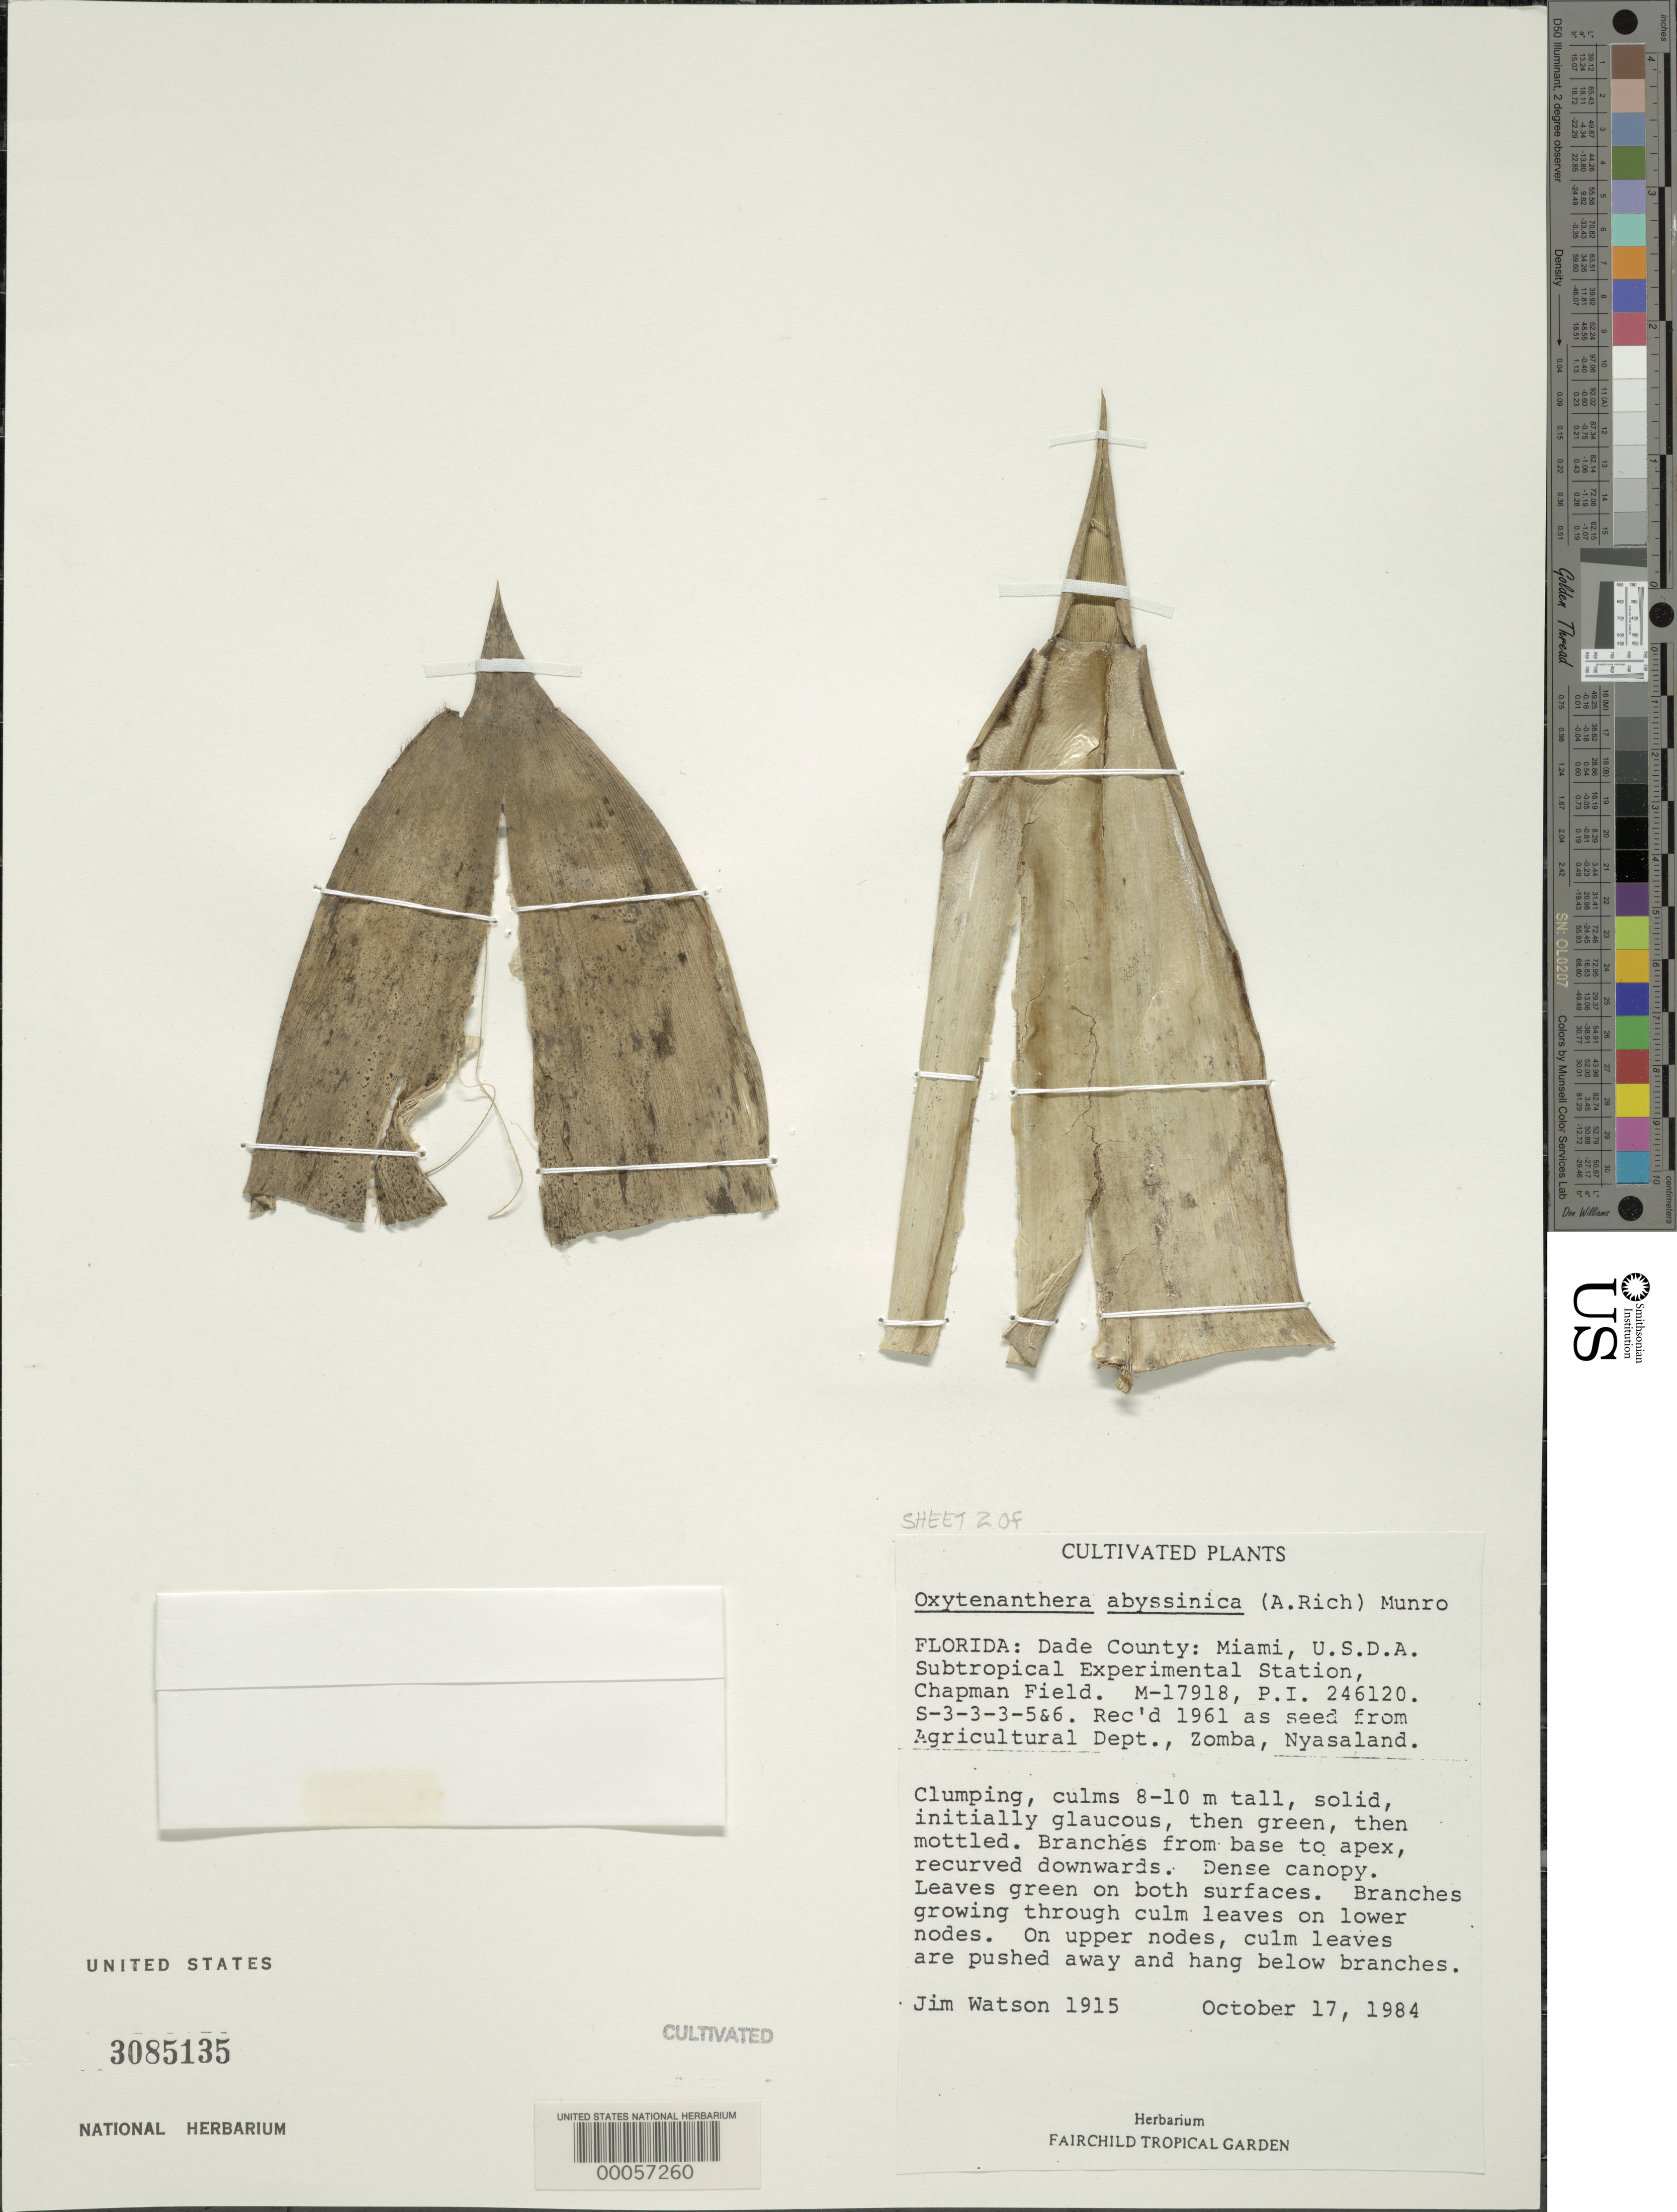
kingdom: Plantae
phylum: Tracheophyta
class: Liliopsida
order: Poales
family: Poaceae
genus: Oxytenanthera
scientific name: Oxytenanthera abyssinica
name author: (A. Rich.) Munro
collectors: J. Watson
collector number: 1915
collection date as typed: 17 Oct 1984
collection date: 1984-10-17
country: United States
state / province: Florida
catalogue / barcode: US 3085135